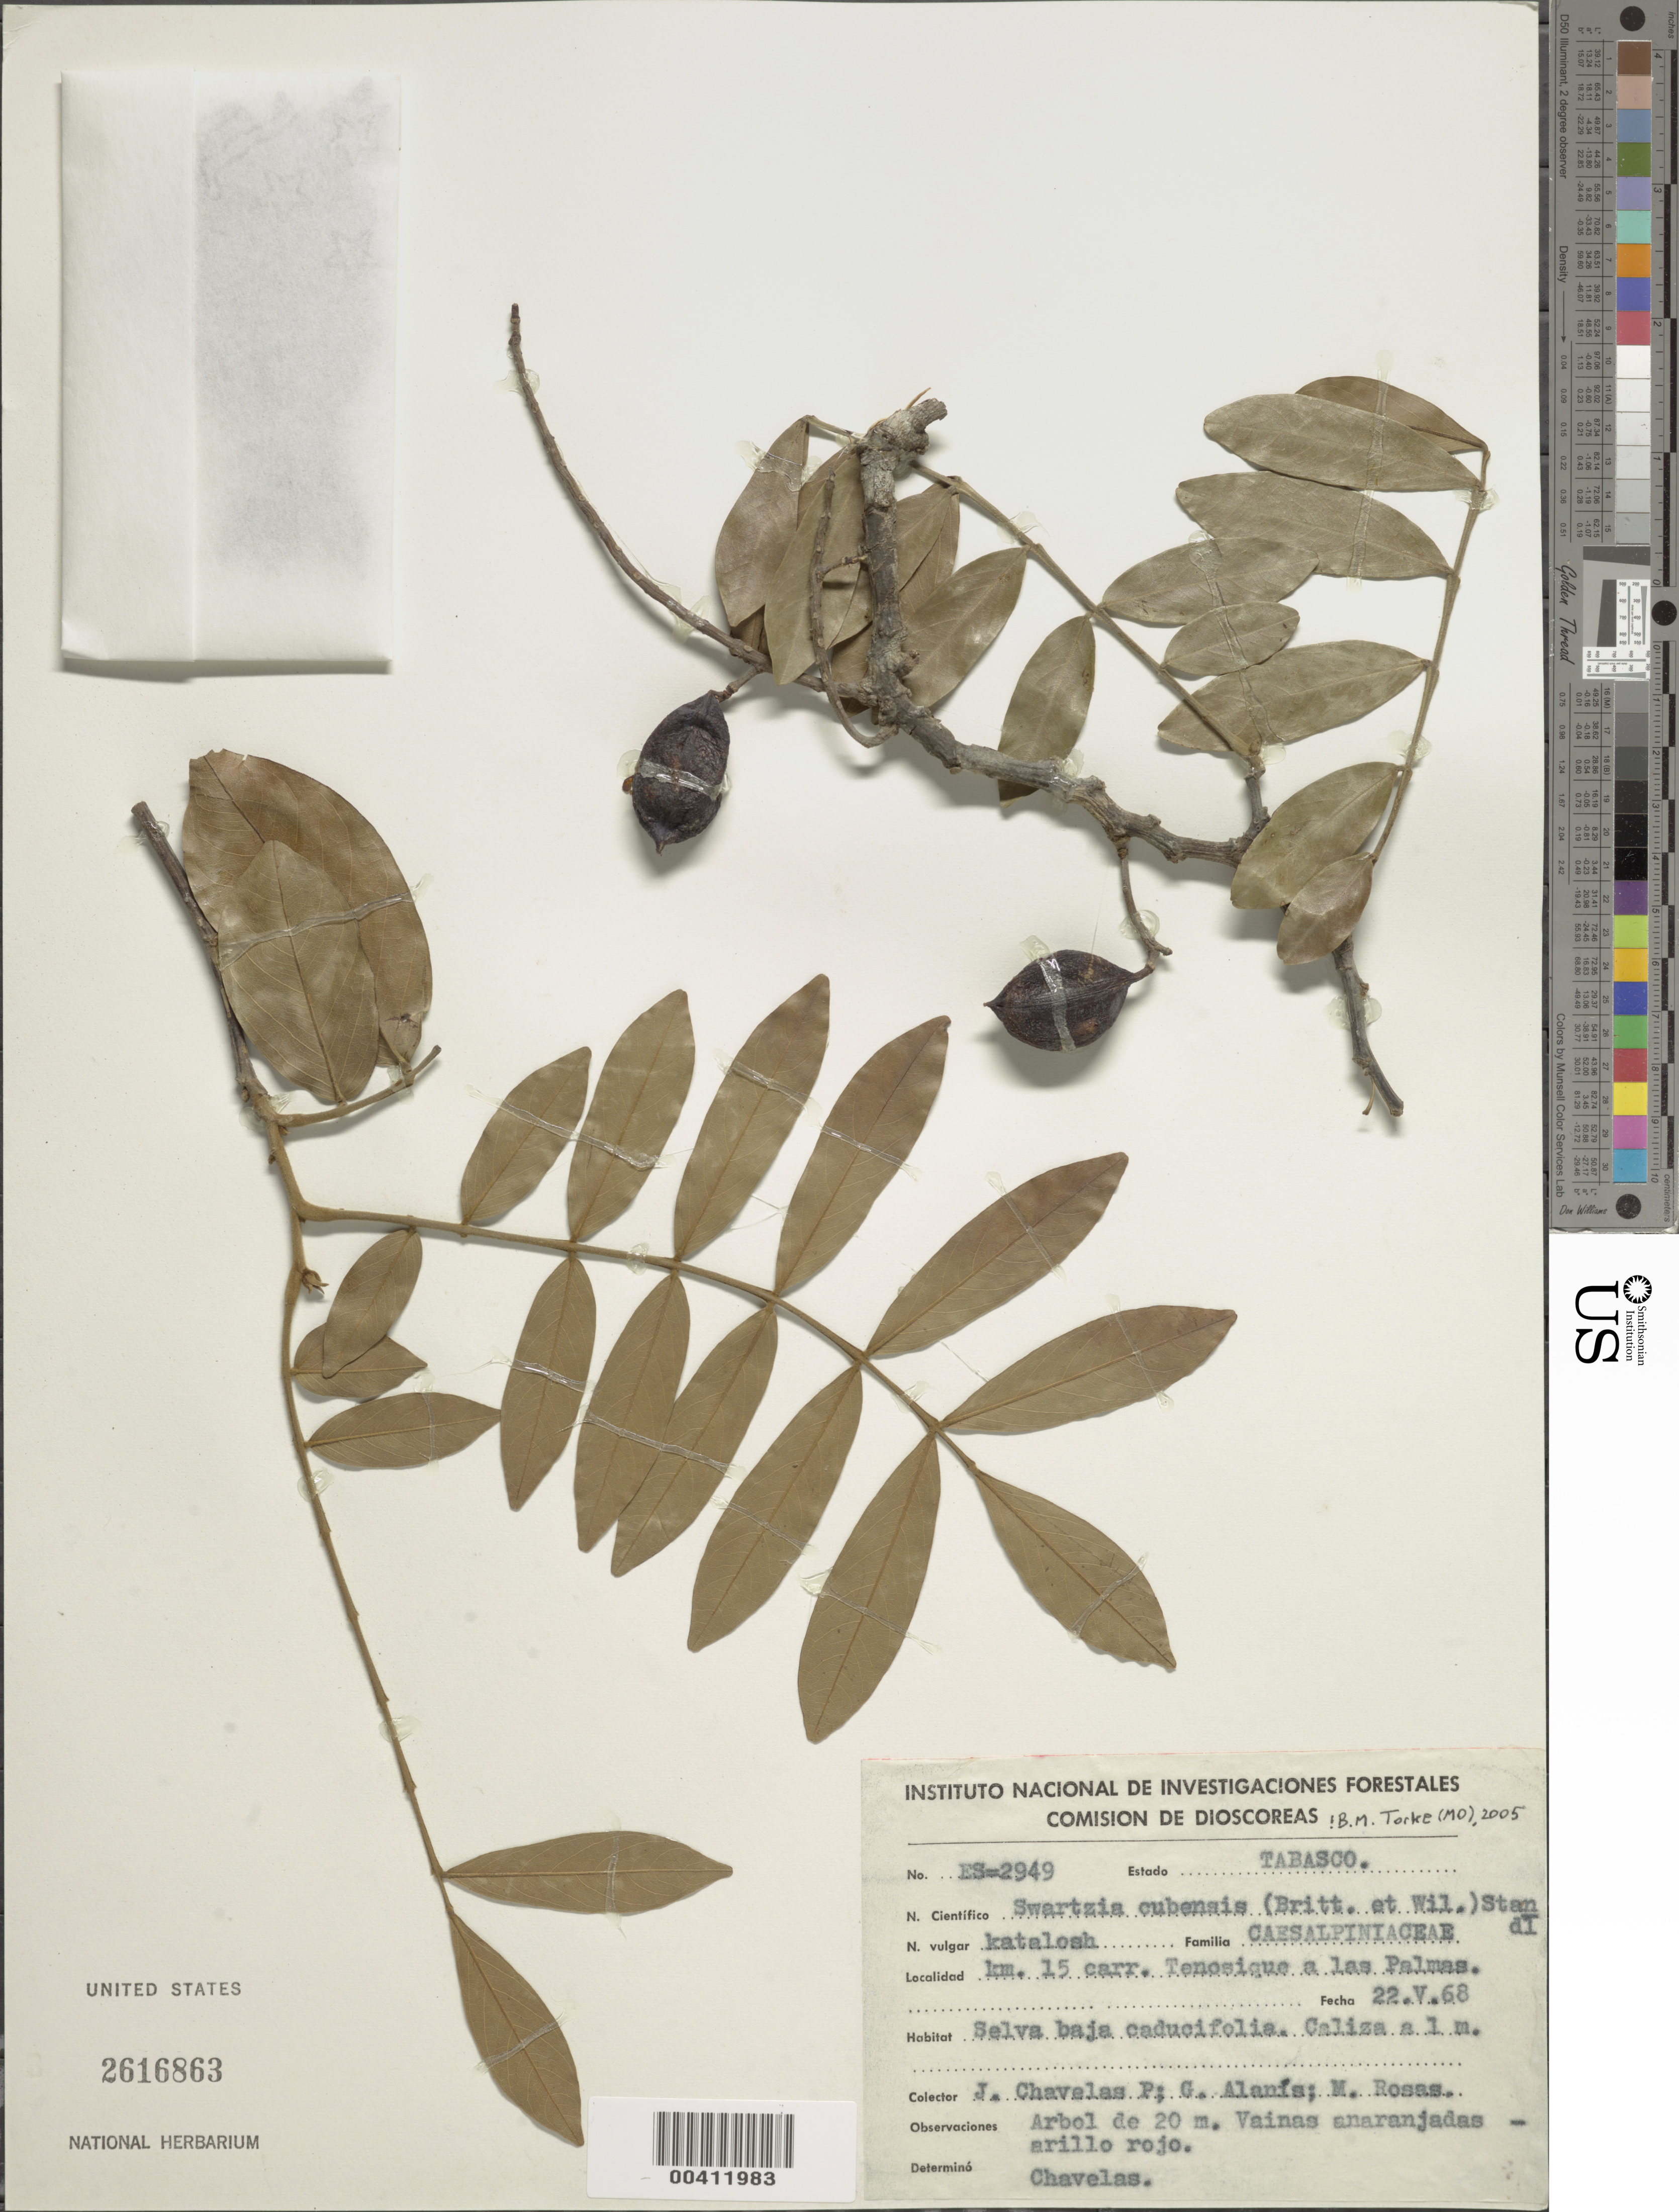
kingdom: Plantae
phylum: Tracheophyta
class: Magnoliopsida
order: Fabales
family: Fabaceae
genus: Swartzia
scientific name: Swartzia cubensis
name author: (Britton & P. Wilson) Standl.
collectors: J. Chavelas P., G. Alanis & M. Rosas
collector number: Es=2949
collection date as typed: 22 May 1968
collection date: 1968-05-22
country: Mexico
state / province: Tabasco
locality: Km 15 carr. Tenosique a Las Palmas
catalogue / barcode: US 2616863